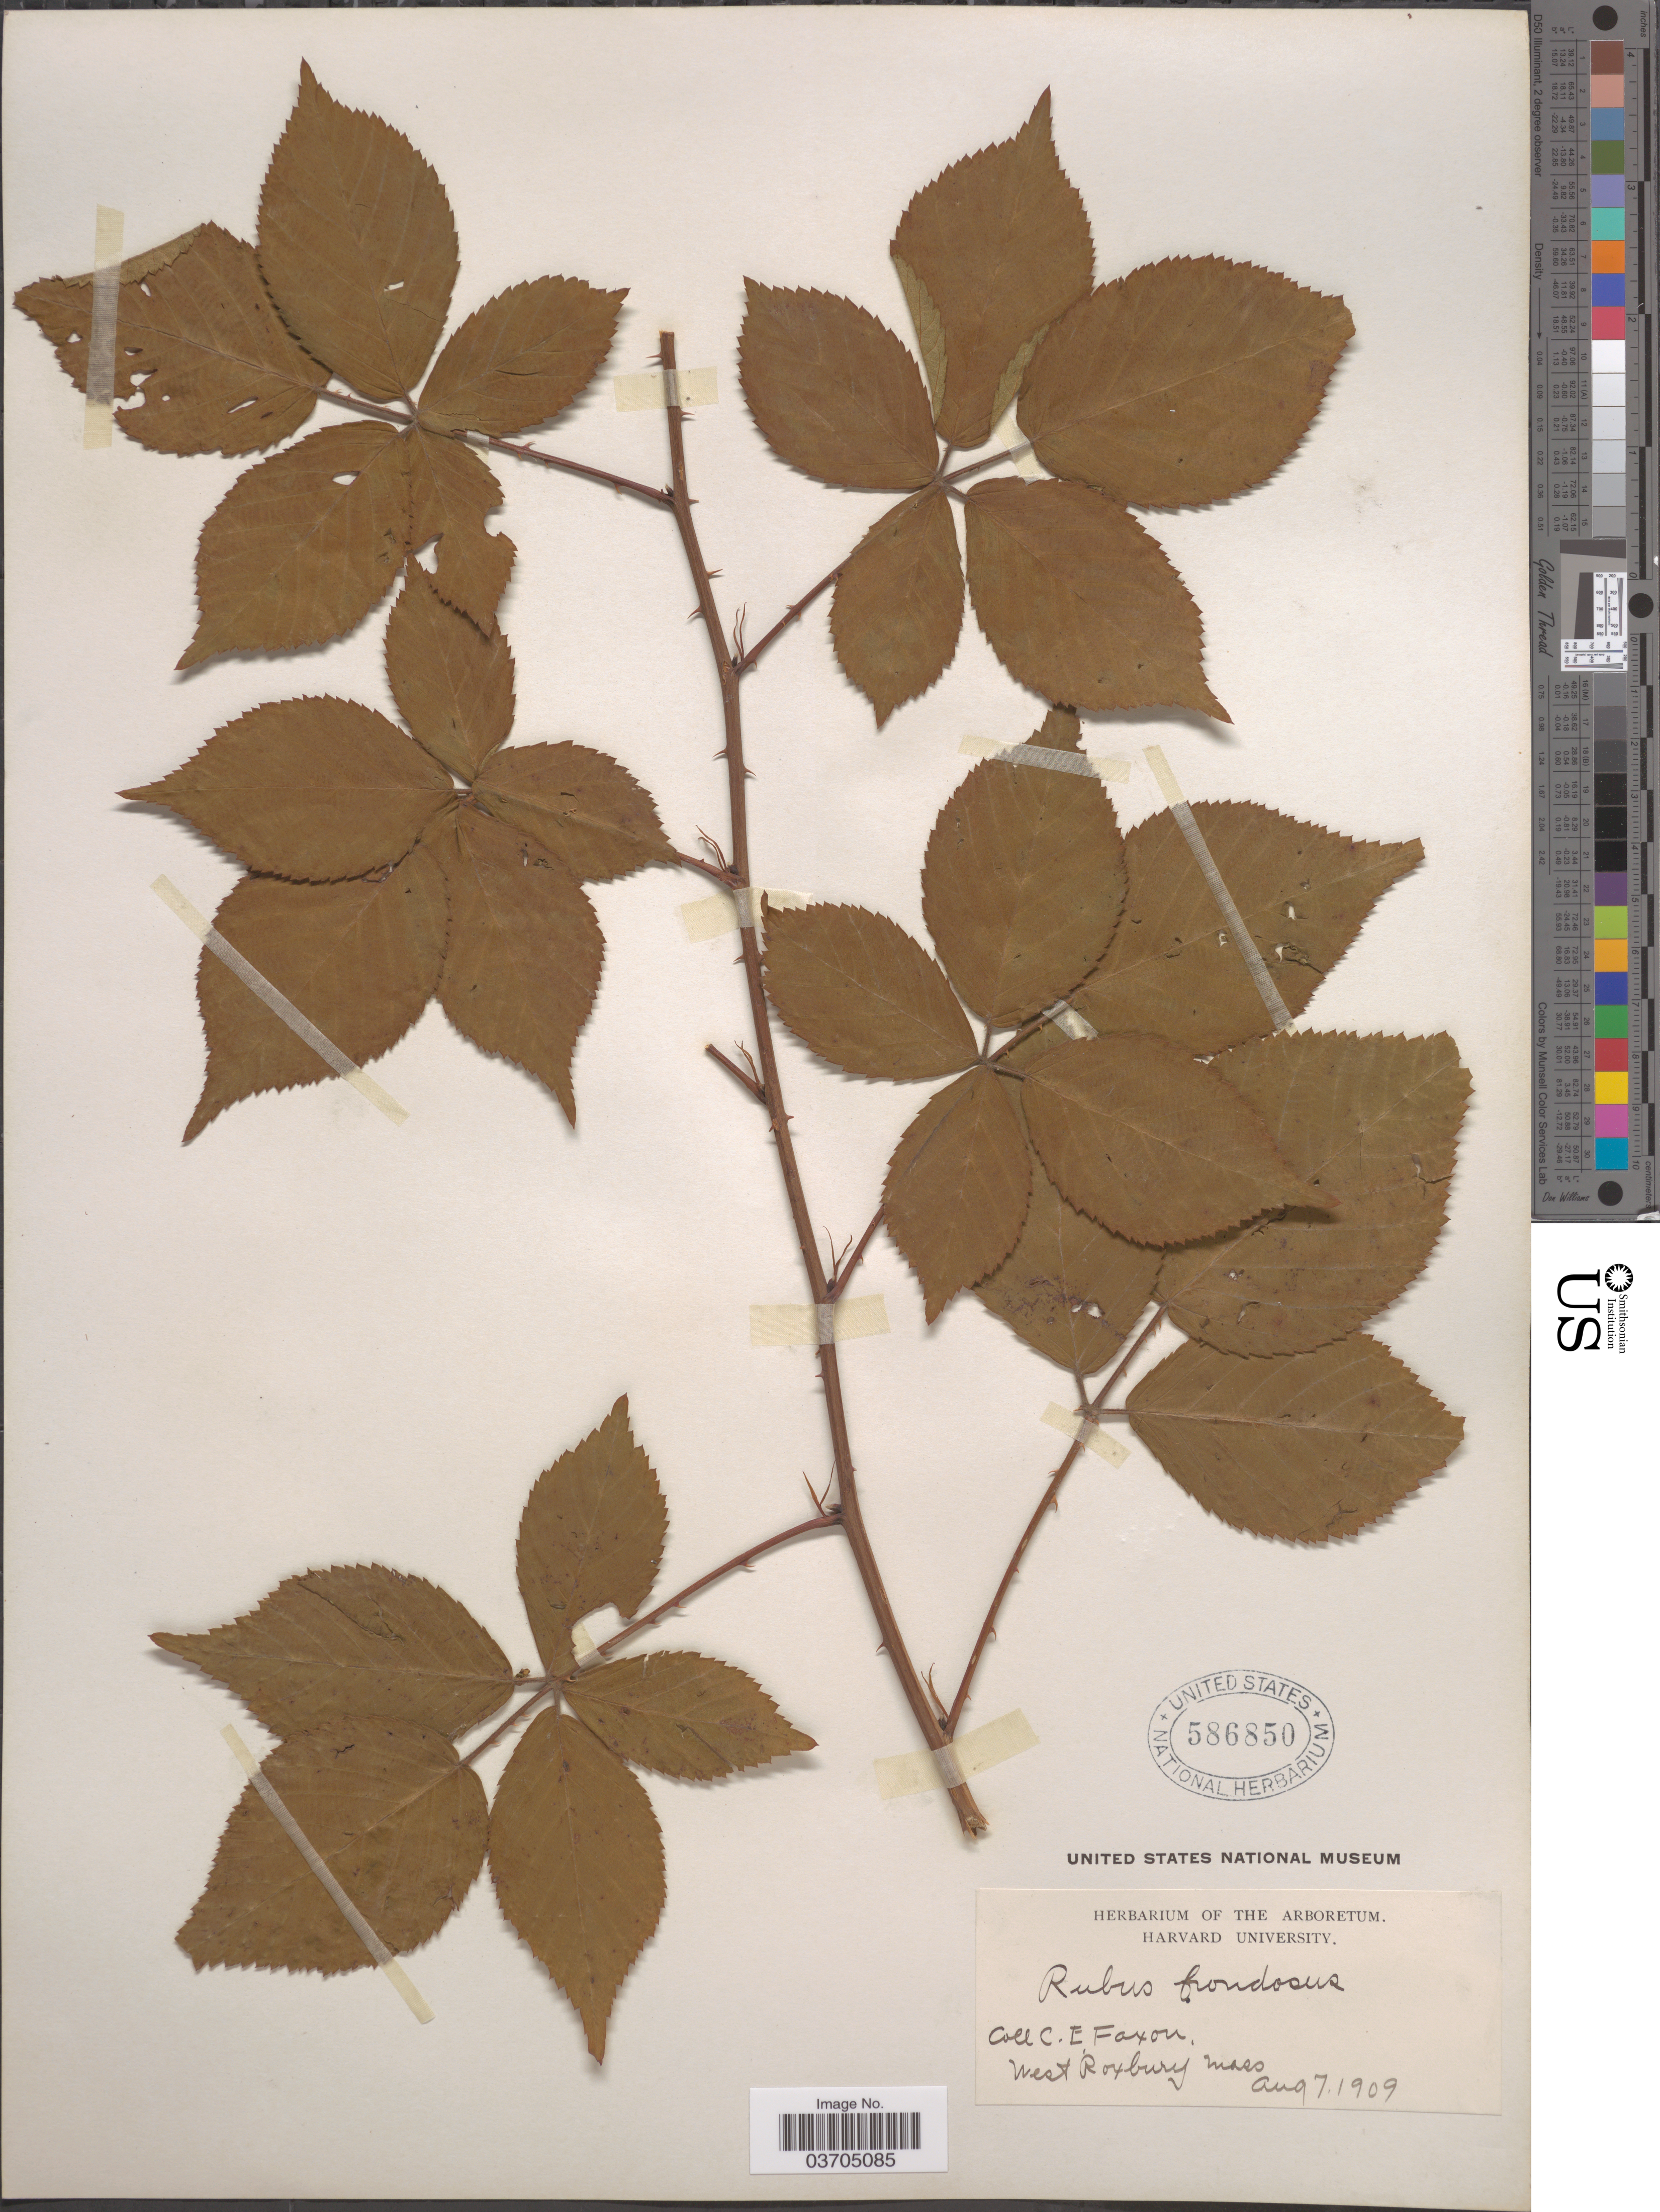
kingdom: Plantae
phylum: Tracheophyta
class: Magnoliopsida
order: Rosales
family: Rosaceae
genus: Rubus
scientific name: Rubus frondosus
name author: Bigelow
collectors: C. Faxon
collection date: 1909-08-07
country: United States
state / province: Massachusetts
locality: West Roxbury.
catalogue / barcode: US 586850